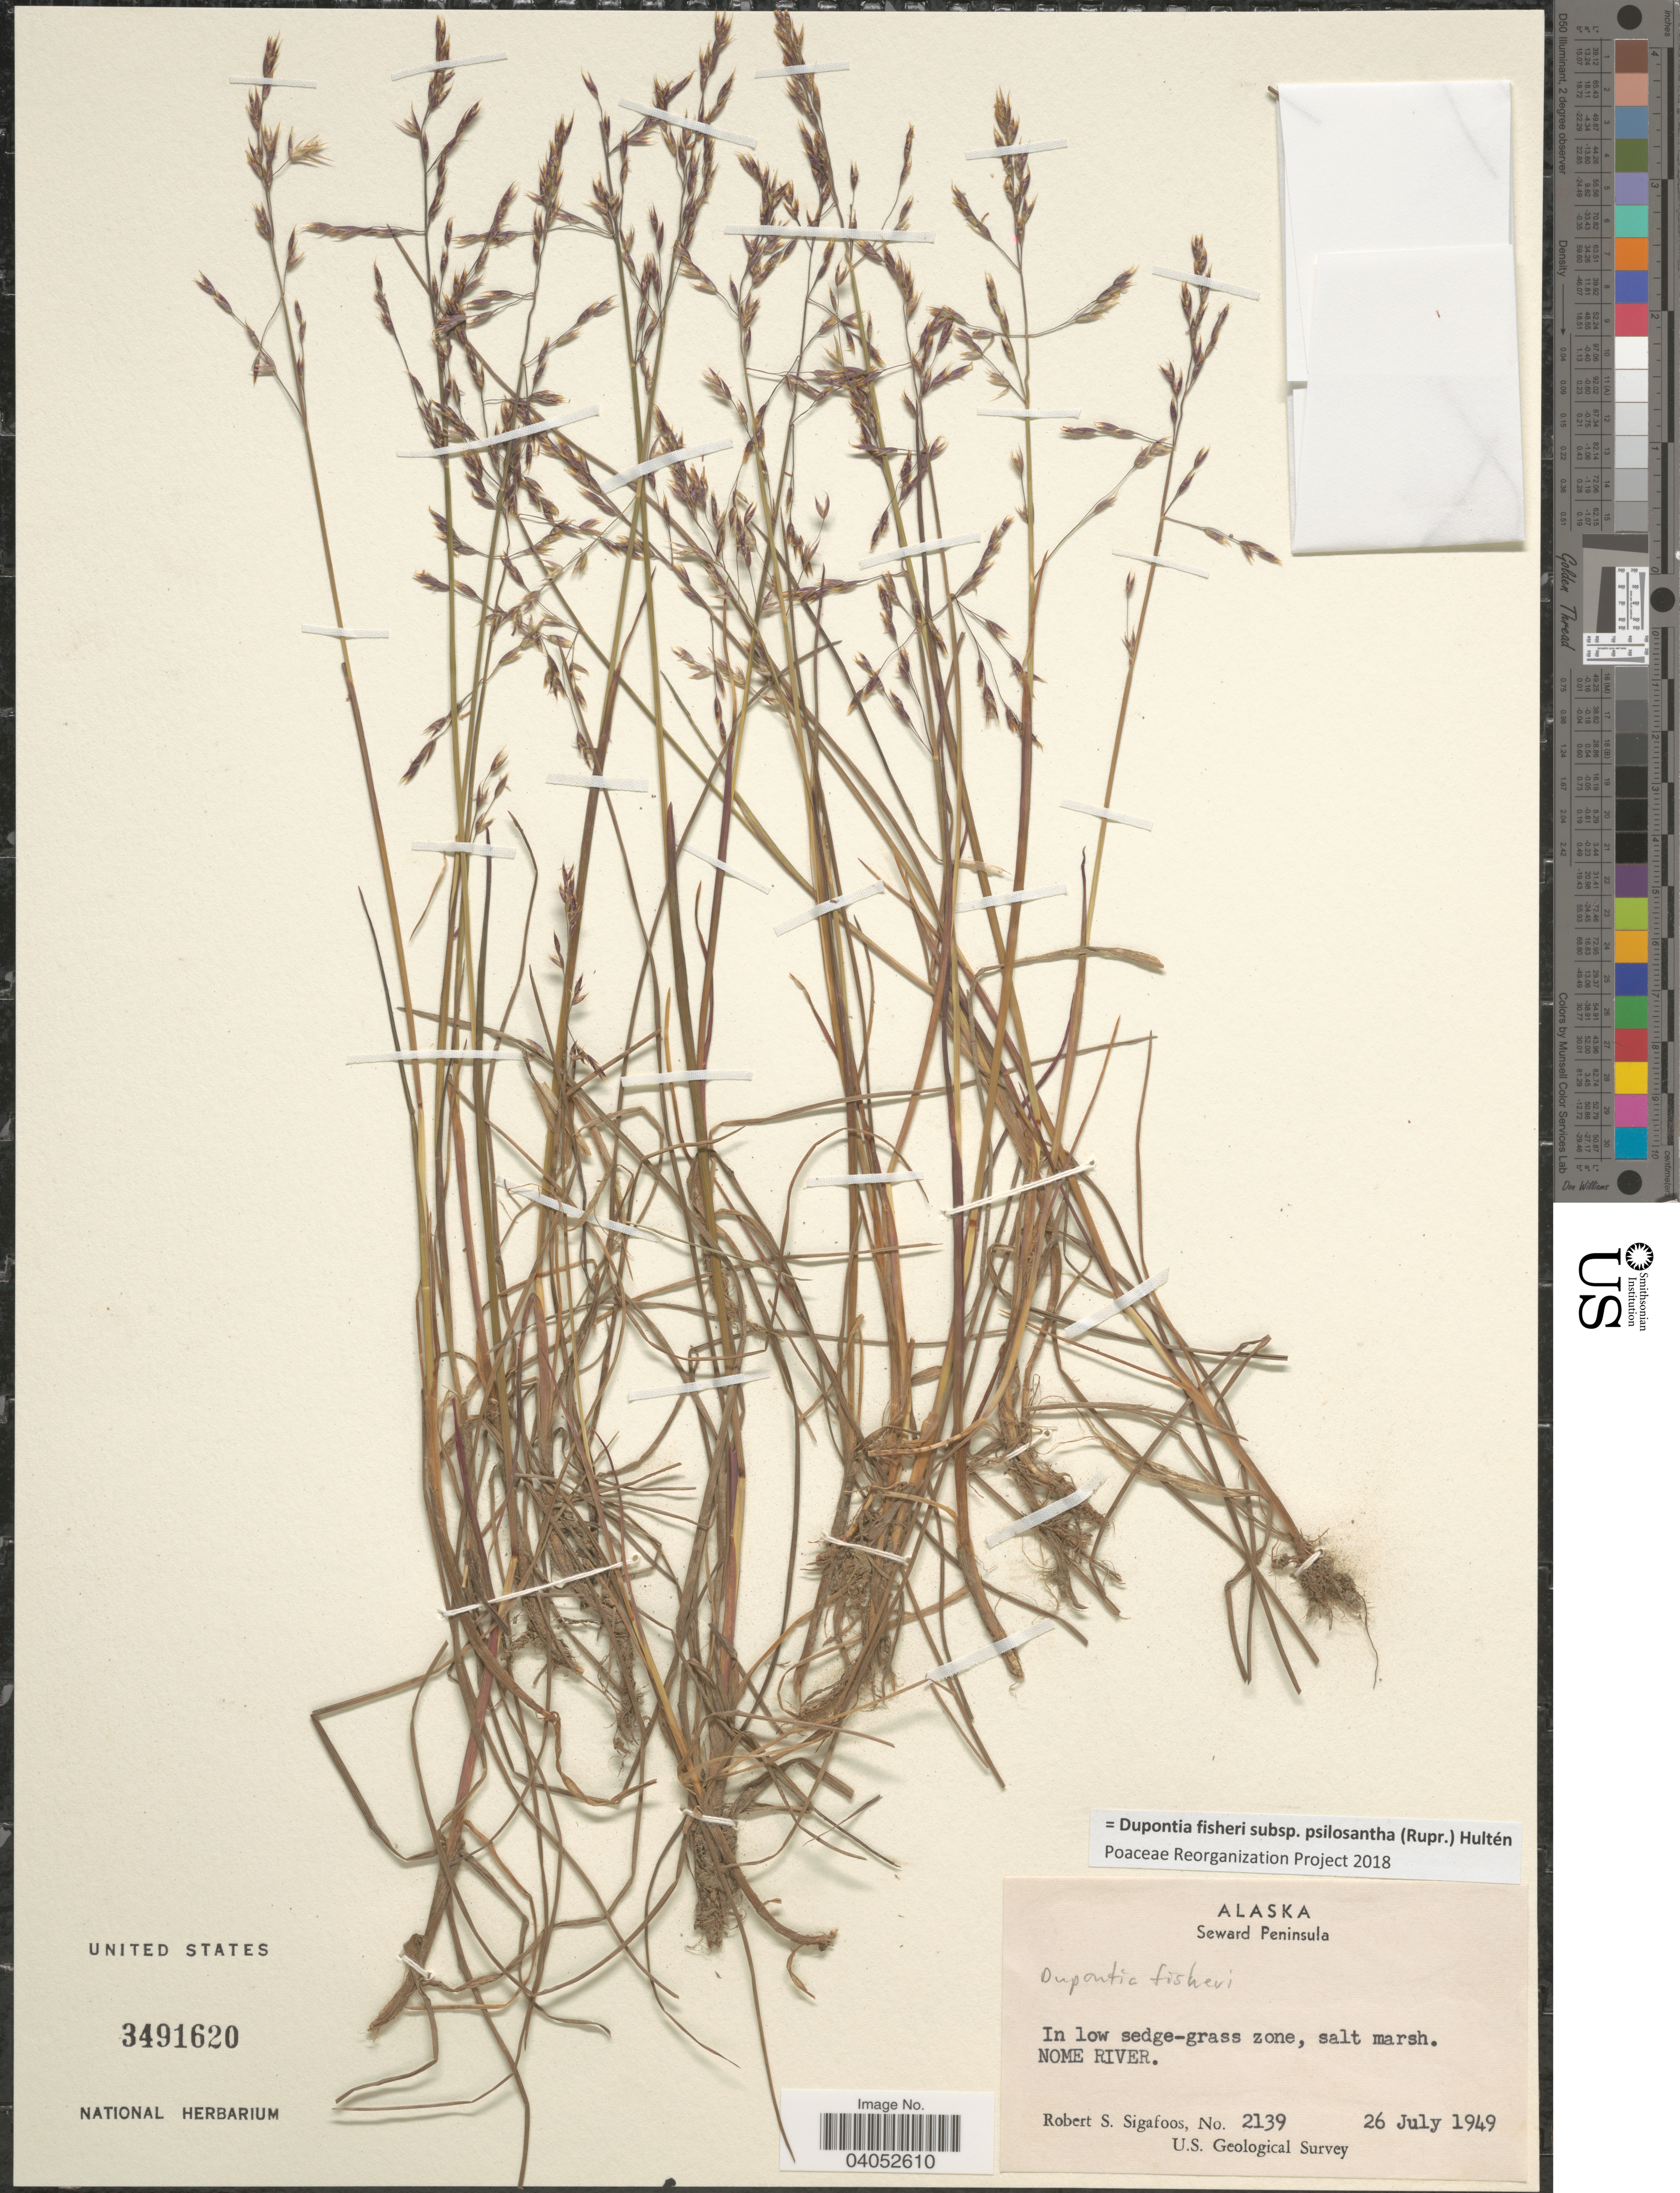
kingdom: Plantae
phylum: Tracheophyta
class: Liliopsida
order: Poales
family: Poaceae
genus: Dupontia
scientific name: Dupontia fisheri subsp. psilosantha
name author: (Rupr.) Hultén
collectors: R. Sigafoos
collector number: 2139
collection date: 1949-07-26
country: United States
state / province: Alaska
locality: Seward Peninsula. In low sedge-grass zone, salt marsh. Nome River.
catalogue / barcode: US 3491620